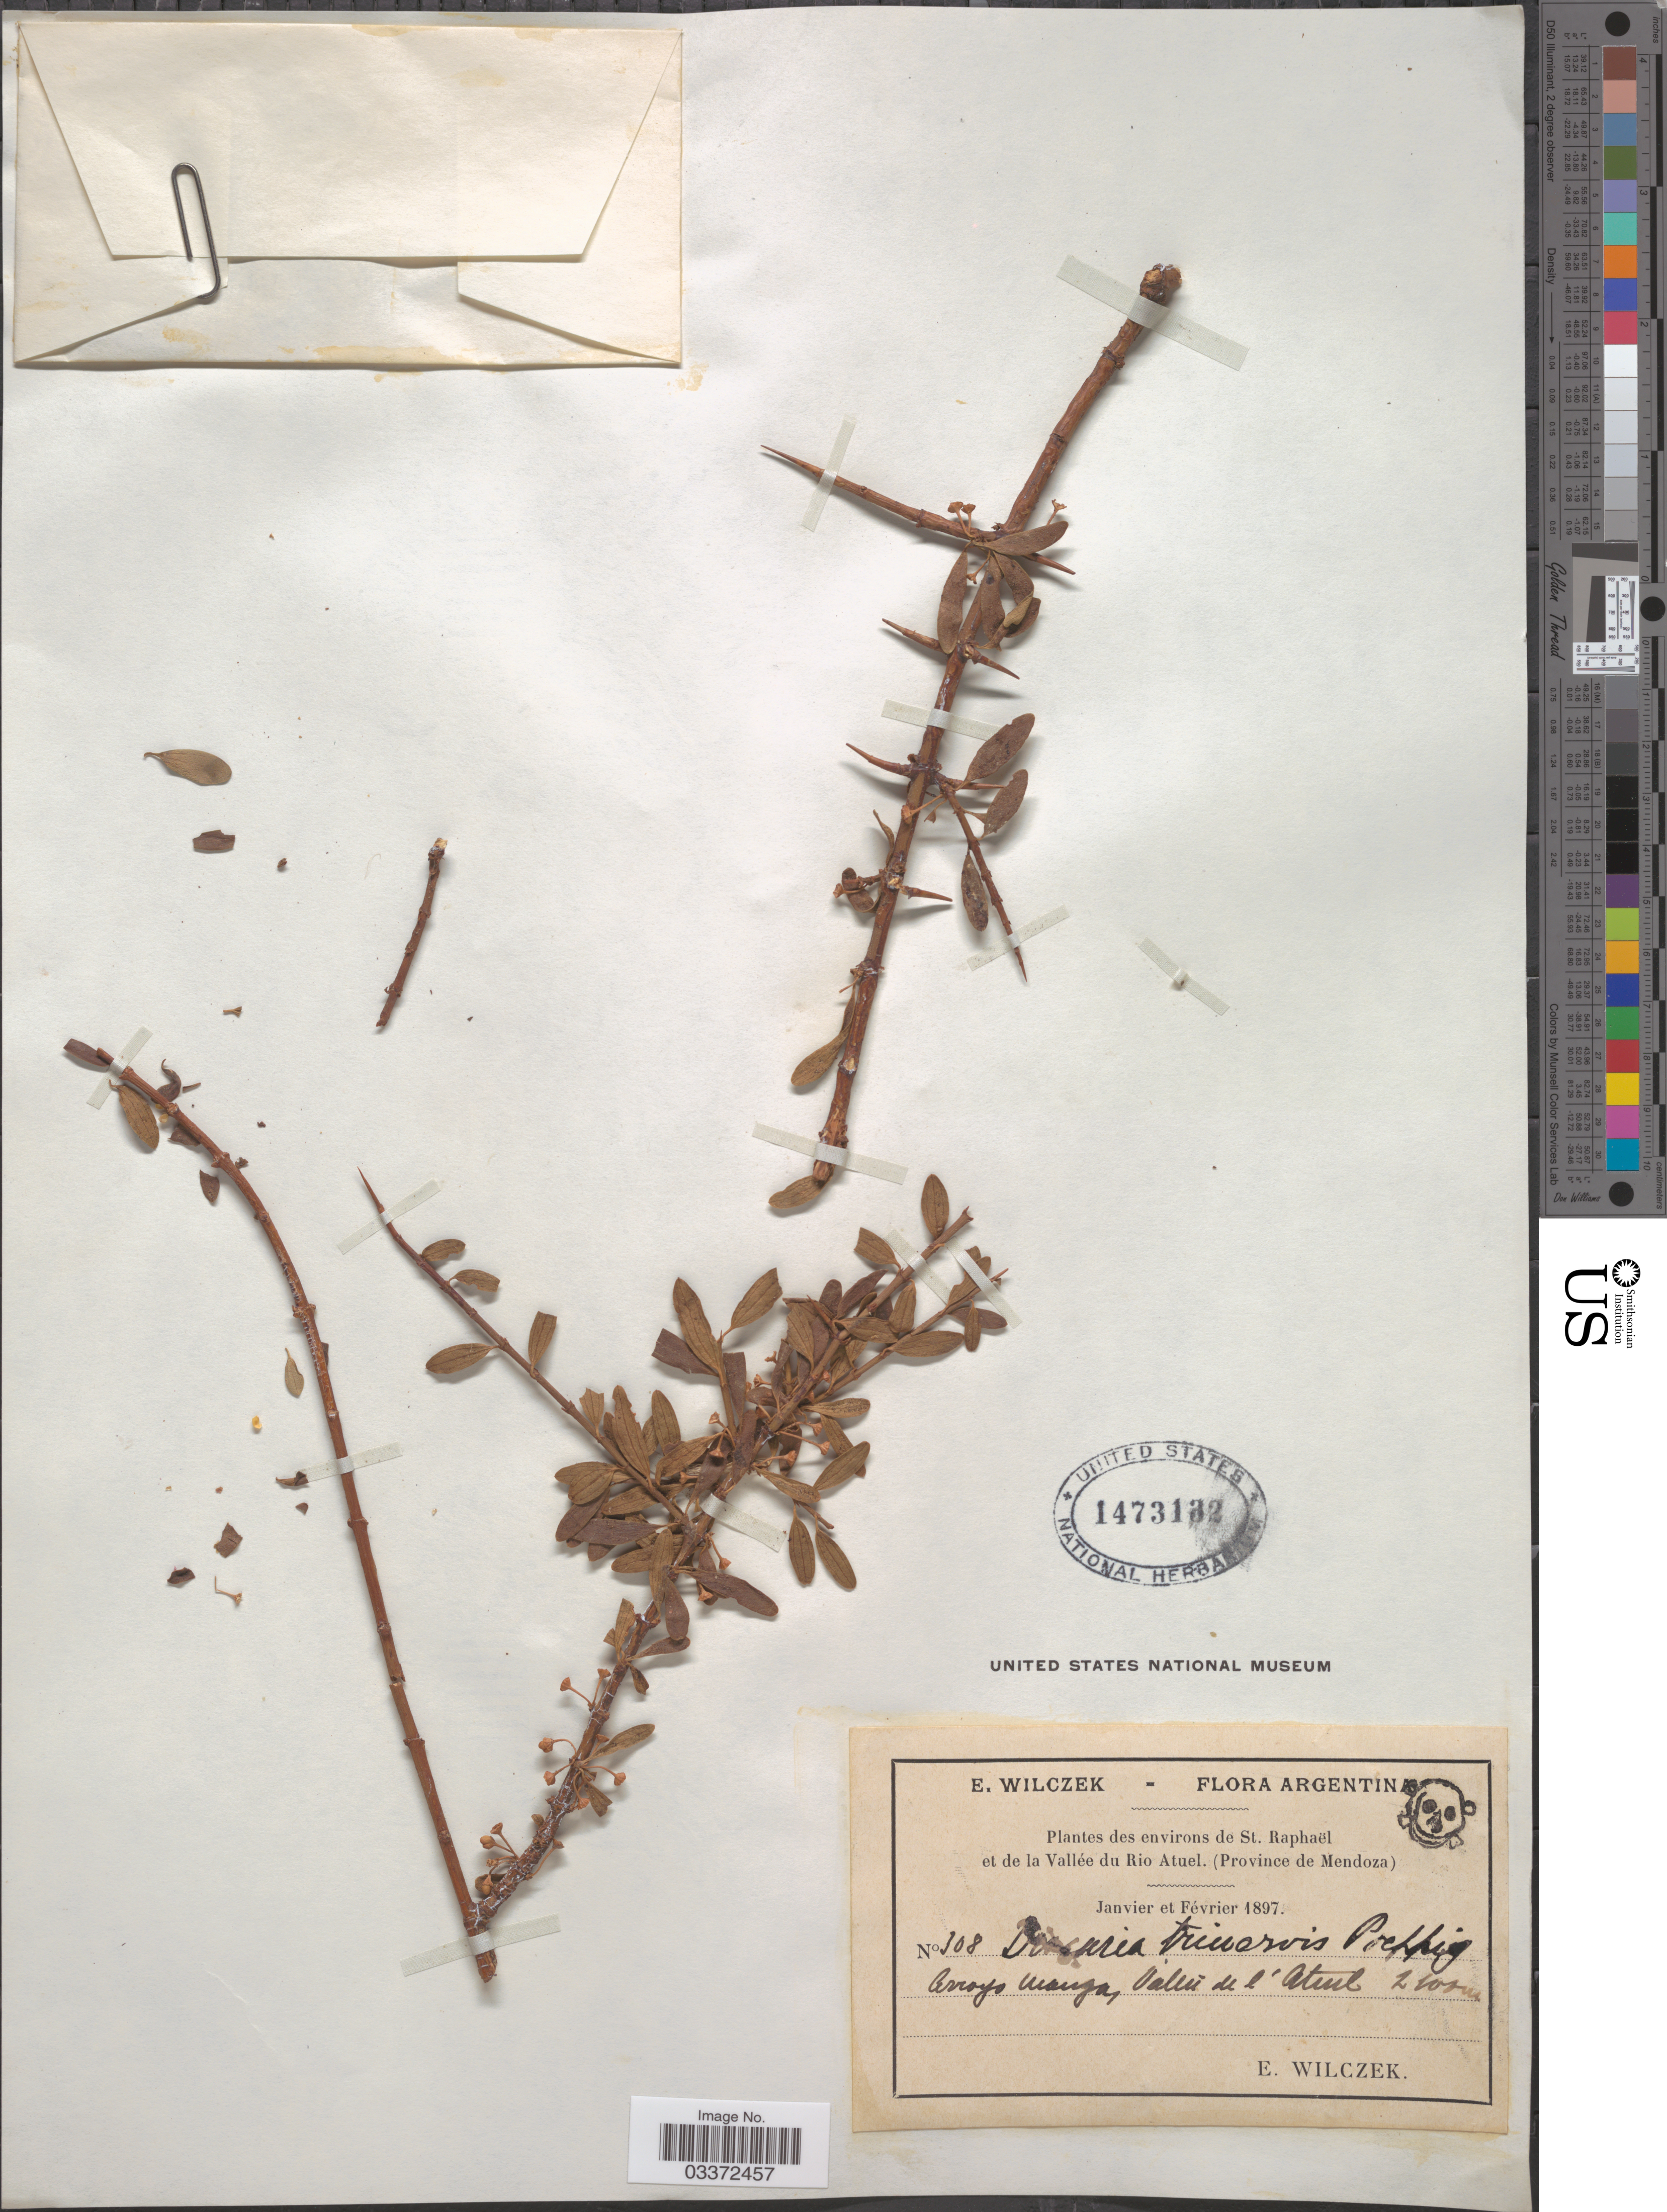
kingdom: Plantae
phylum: Tracheophyta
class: Magnoliopsida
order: Rosales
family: Rhamnaceae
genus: Ochetophila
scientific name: Ochetophila trinervis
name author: (Gillies ex Hook.) Poepp. ex Endl.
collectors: E. Wilczek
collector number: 308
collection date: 1897-01/1897-02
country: Argentina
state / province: Mendoza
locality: Environs de St. Raphaël et la Vallée du Rio Atuel.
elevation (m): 2100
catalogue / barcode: US 1473132